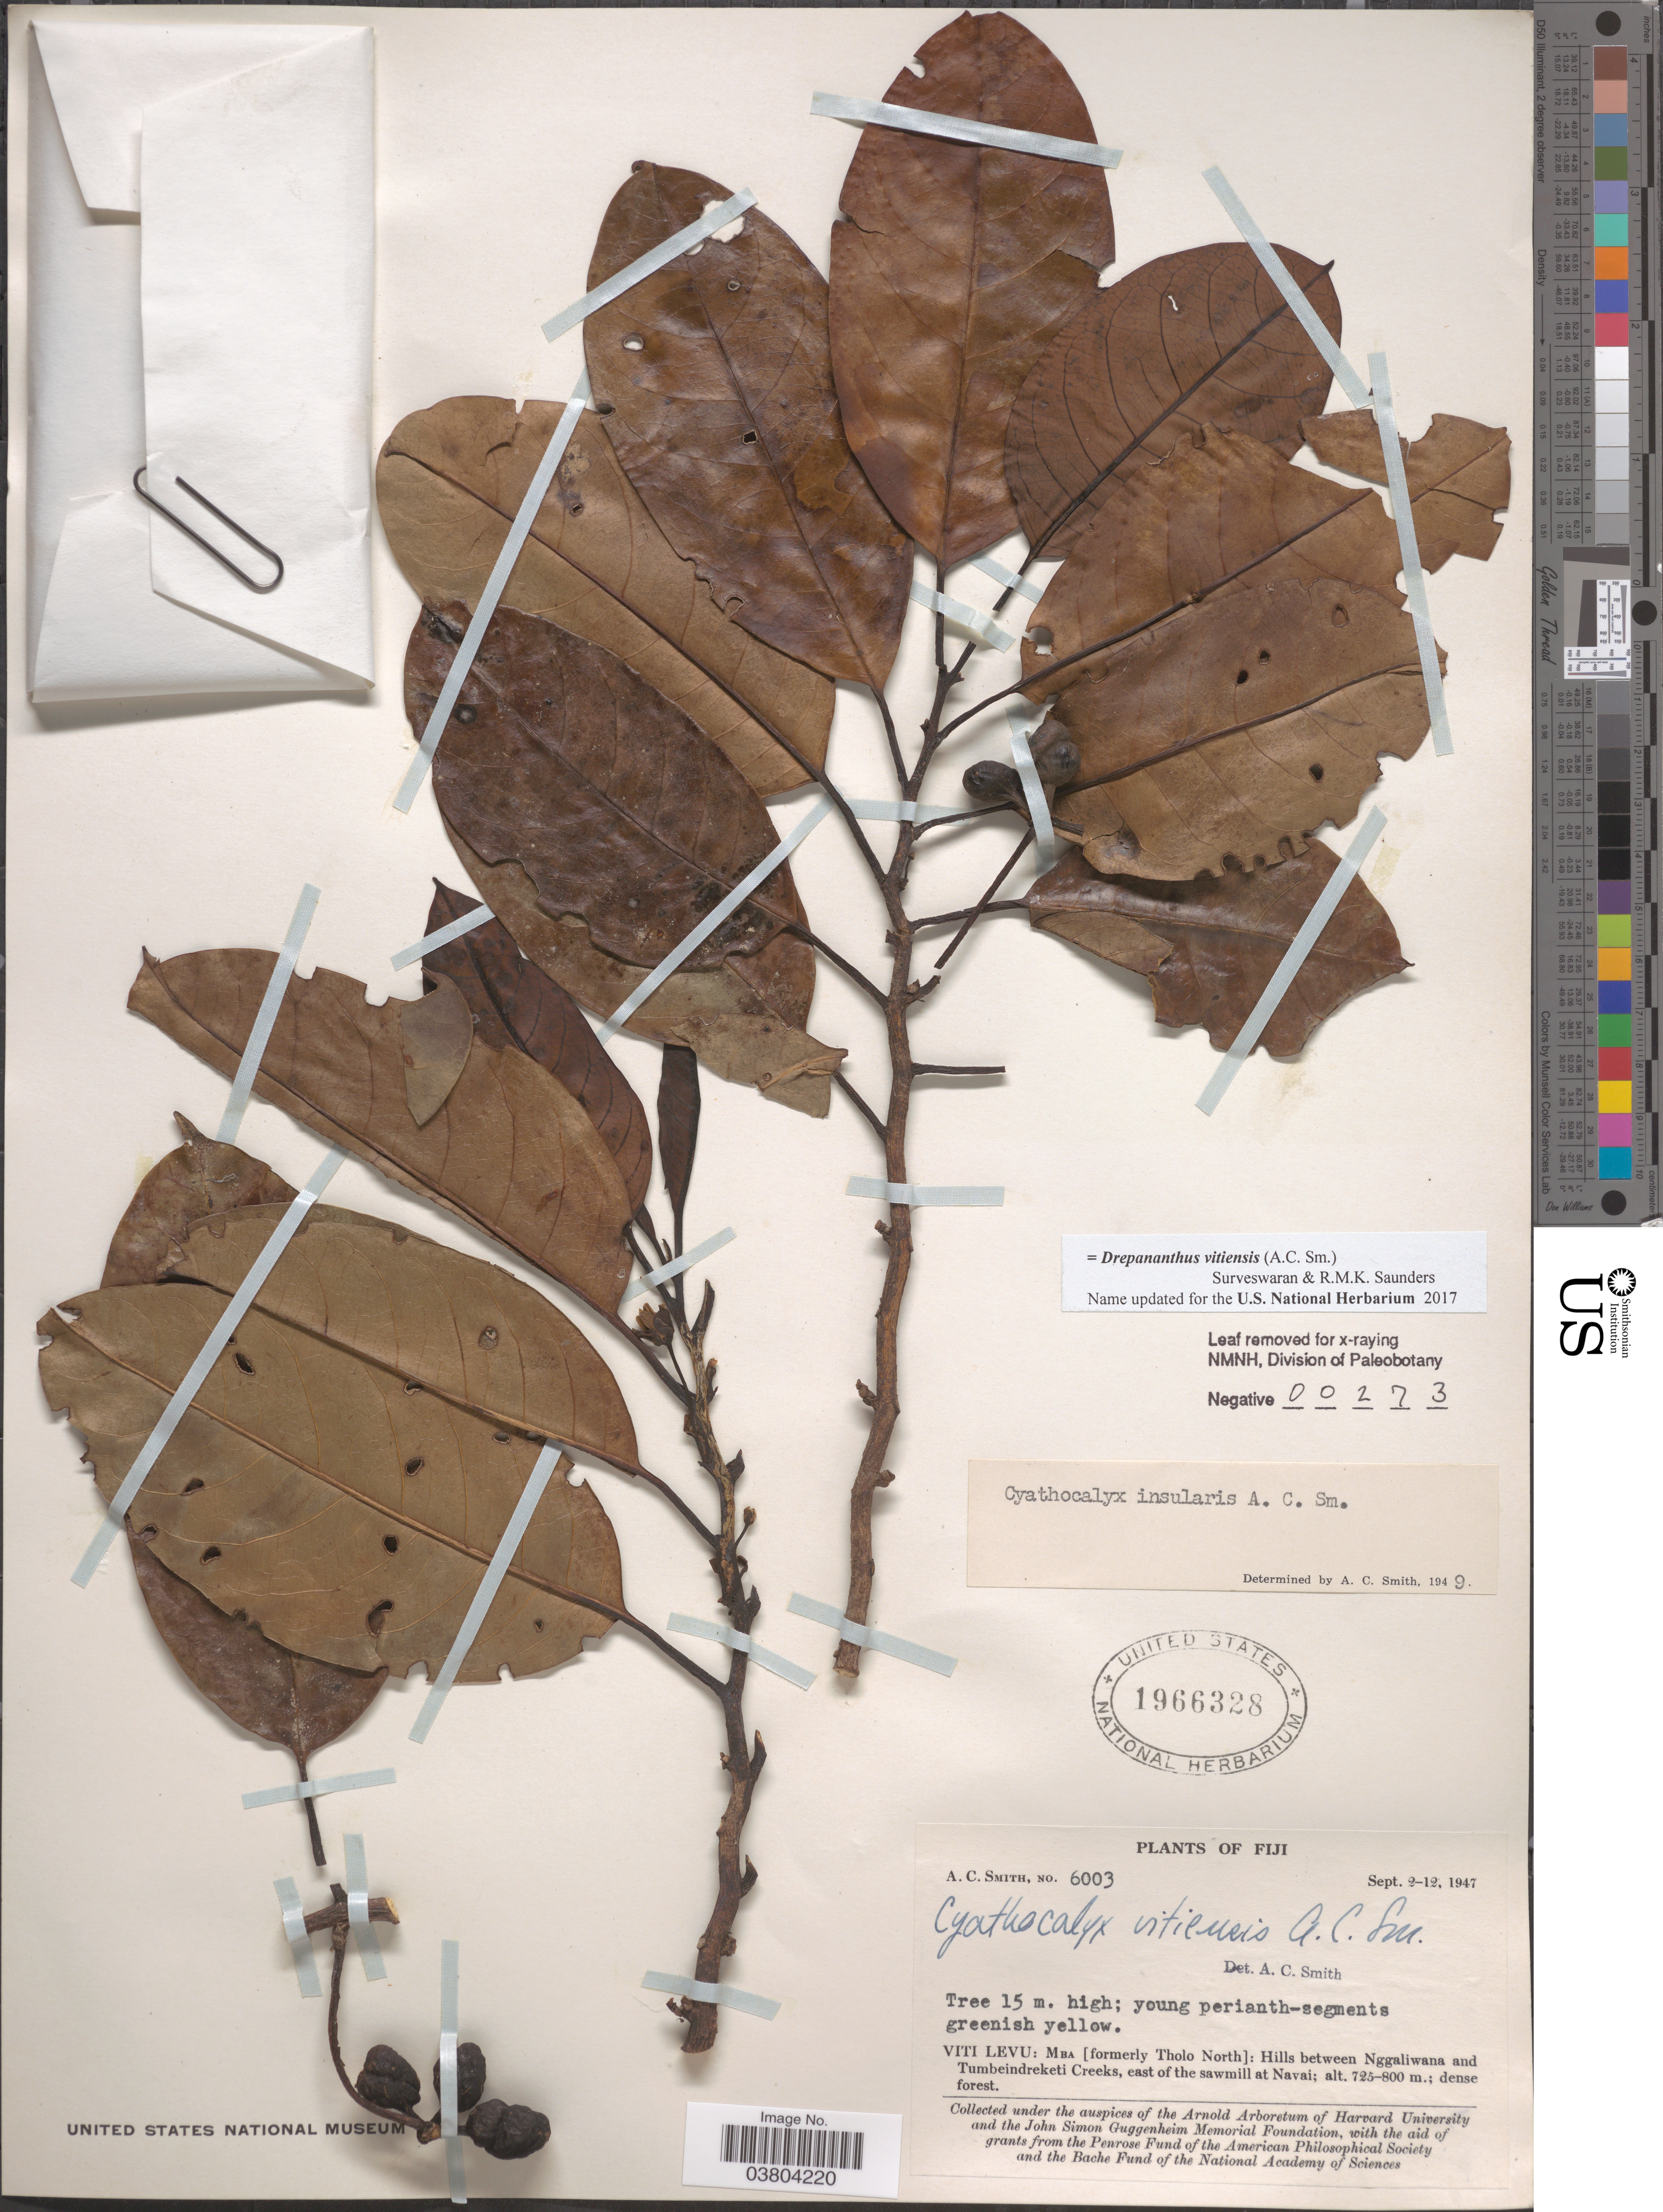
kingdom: Plantae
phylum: Tracheophyta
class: Magnoliopsida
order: Magnoliales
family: Annonaceae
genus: Drepananthus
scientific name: Drepananthus vitiensis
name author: (A.C. Sm.) Surveswaran & R.M.K. Saunders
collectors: A. C. Smith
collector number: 6003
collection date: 1947-09-02/1947-09-12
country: Fiji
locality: Viti Levu: Mba [formerly Tholo North]: Hills between Nggaliwana and Tumbeindreketi Creeks, east of the sawmill at Navai.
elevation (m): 725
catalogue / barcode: US 1966328